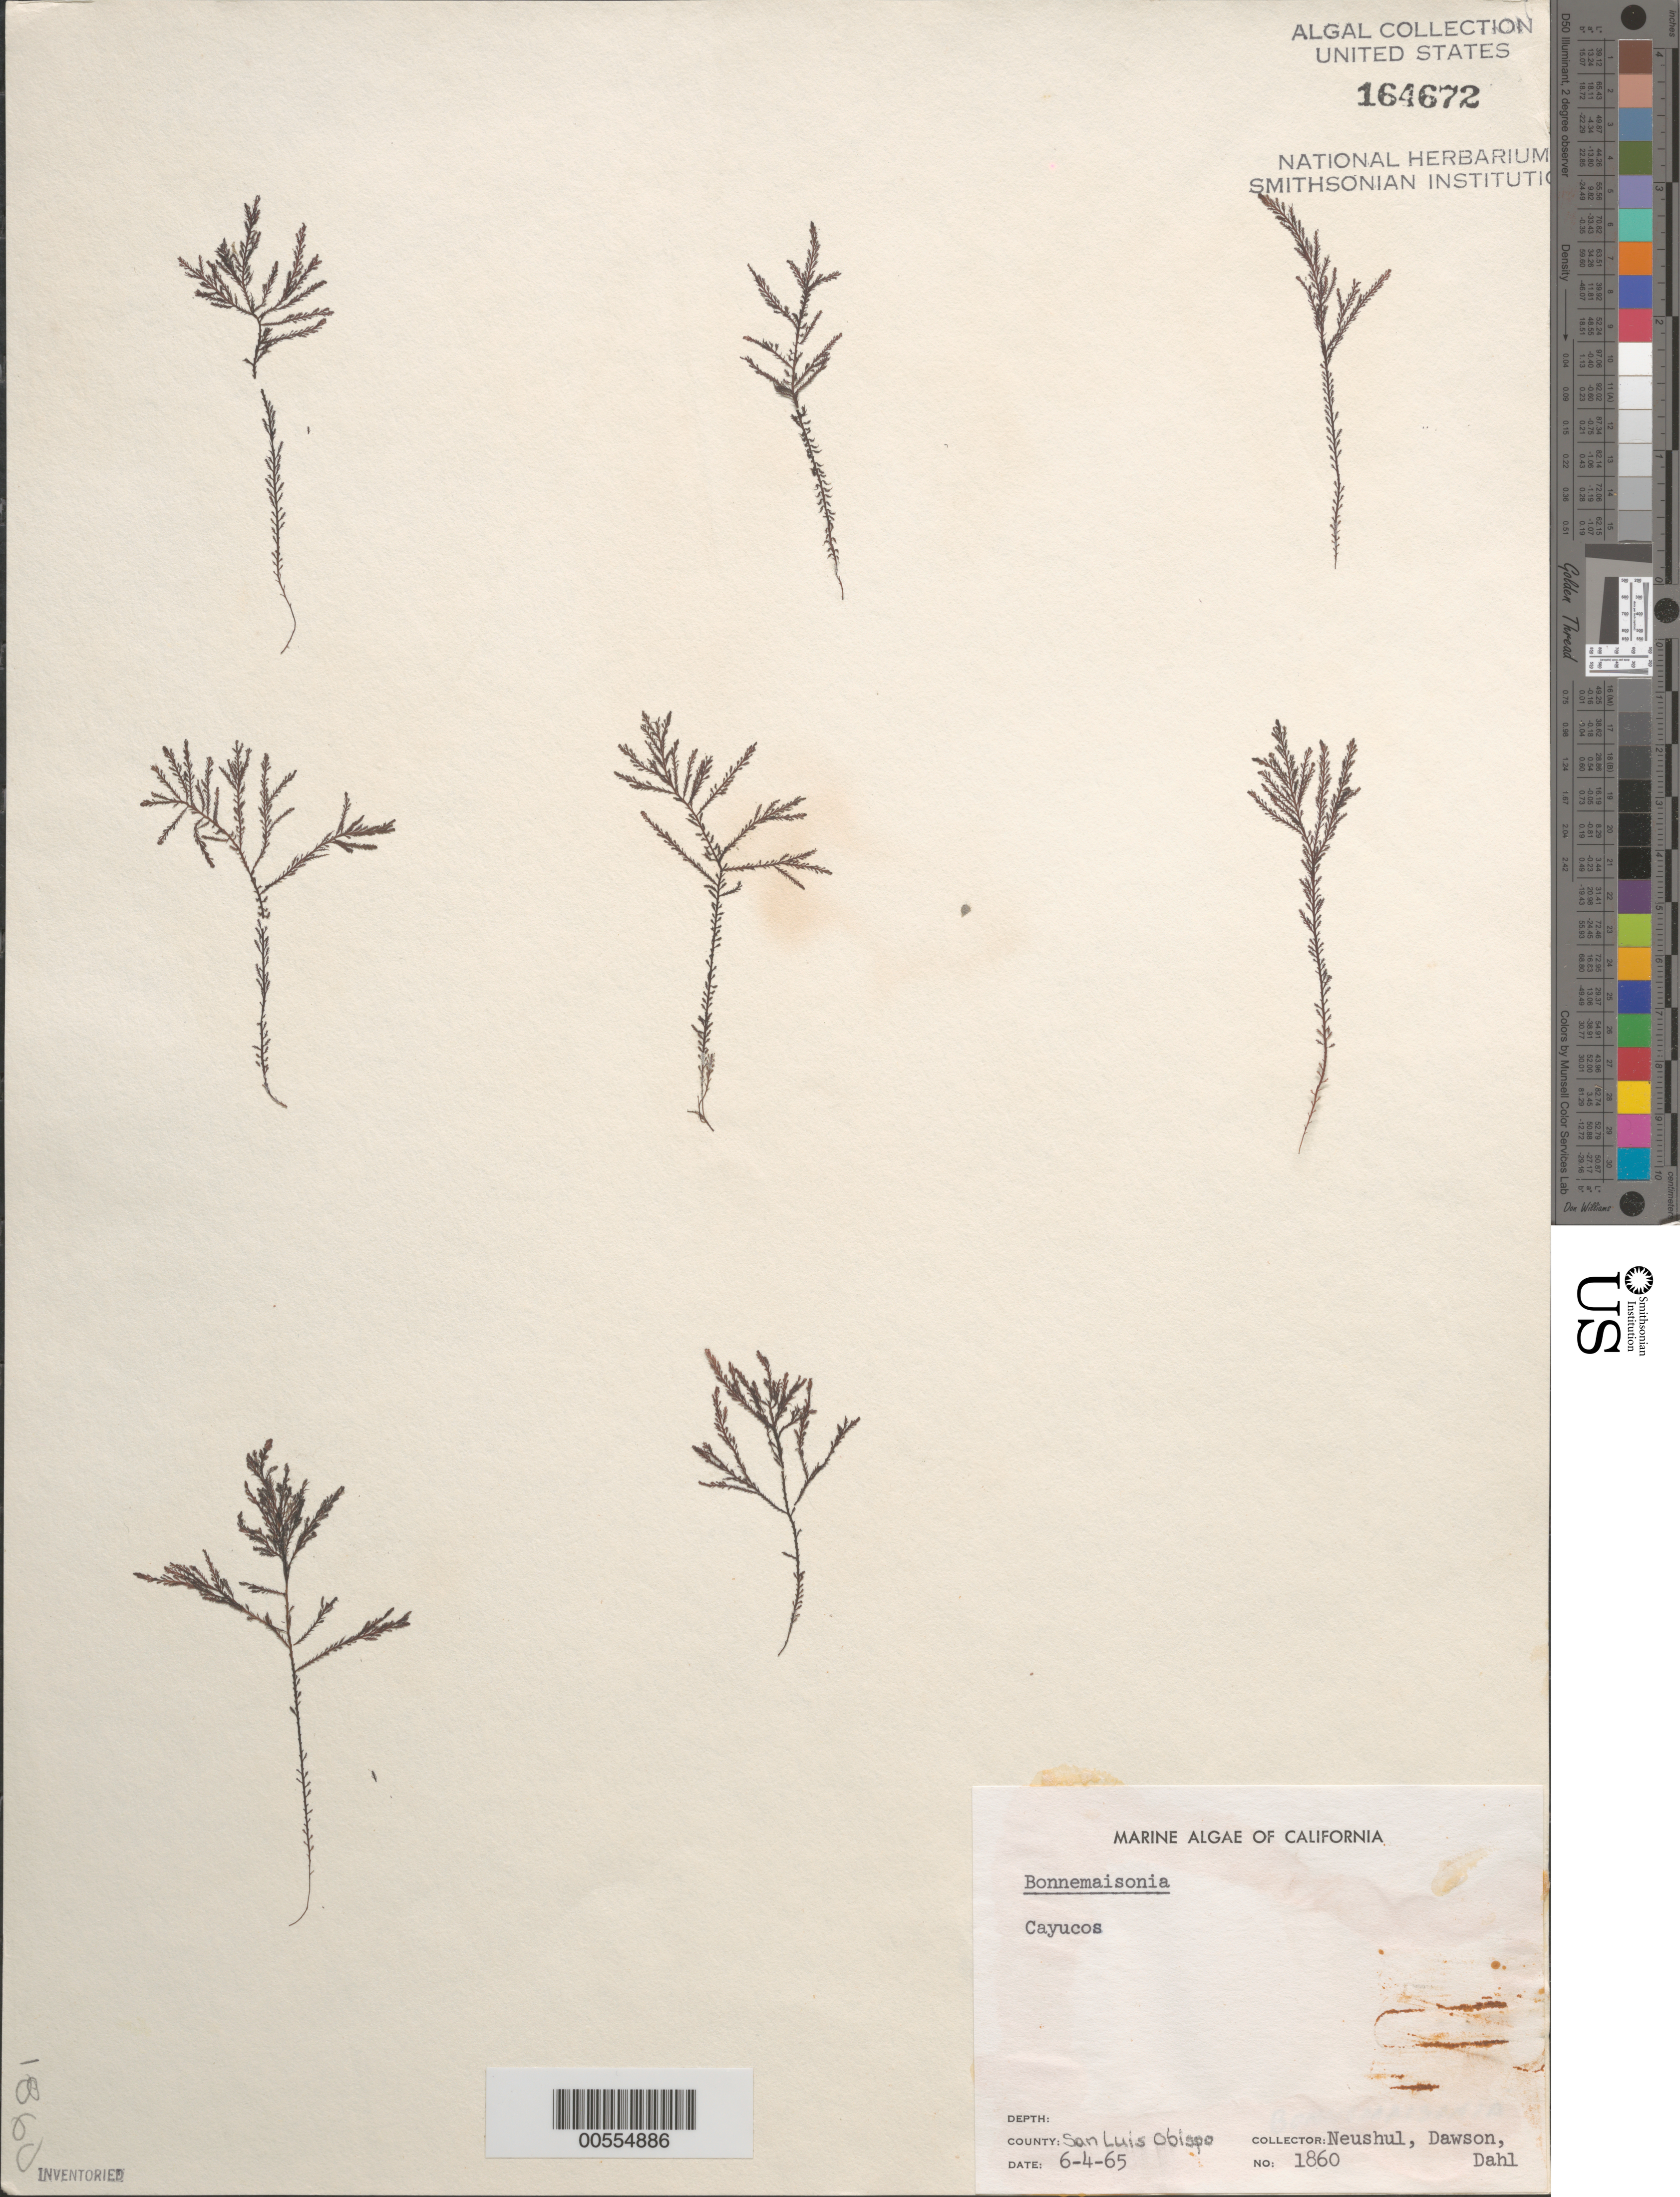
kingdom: Plantae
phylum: Rhodophyta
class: Florideophyceae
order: Bonnemaisoniales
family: Bonnemaisoniaceae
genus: Bonnemaisonia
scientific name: Bonnemaisonia sp.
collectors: M. Neushul, E. Y. Dawson & A. Dahl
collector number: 1860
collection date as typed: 04 Jun 1965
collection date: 1965-06-04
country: United States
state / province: California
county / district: San Luis Obispo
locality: Cayucos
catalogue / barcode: US 164672